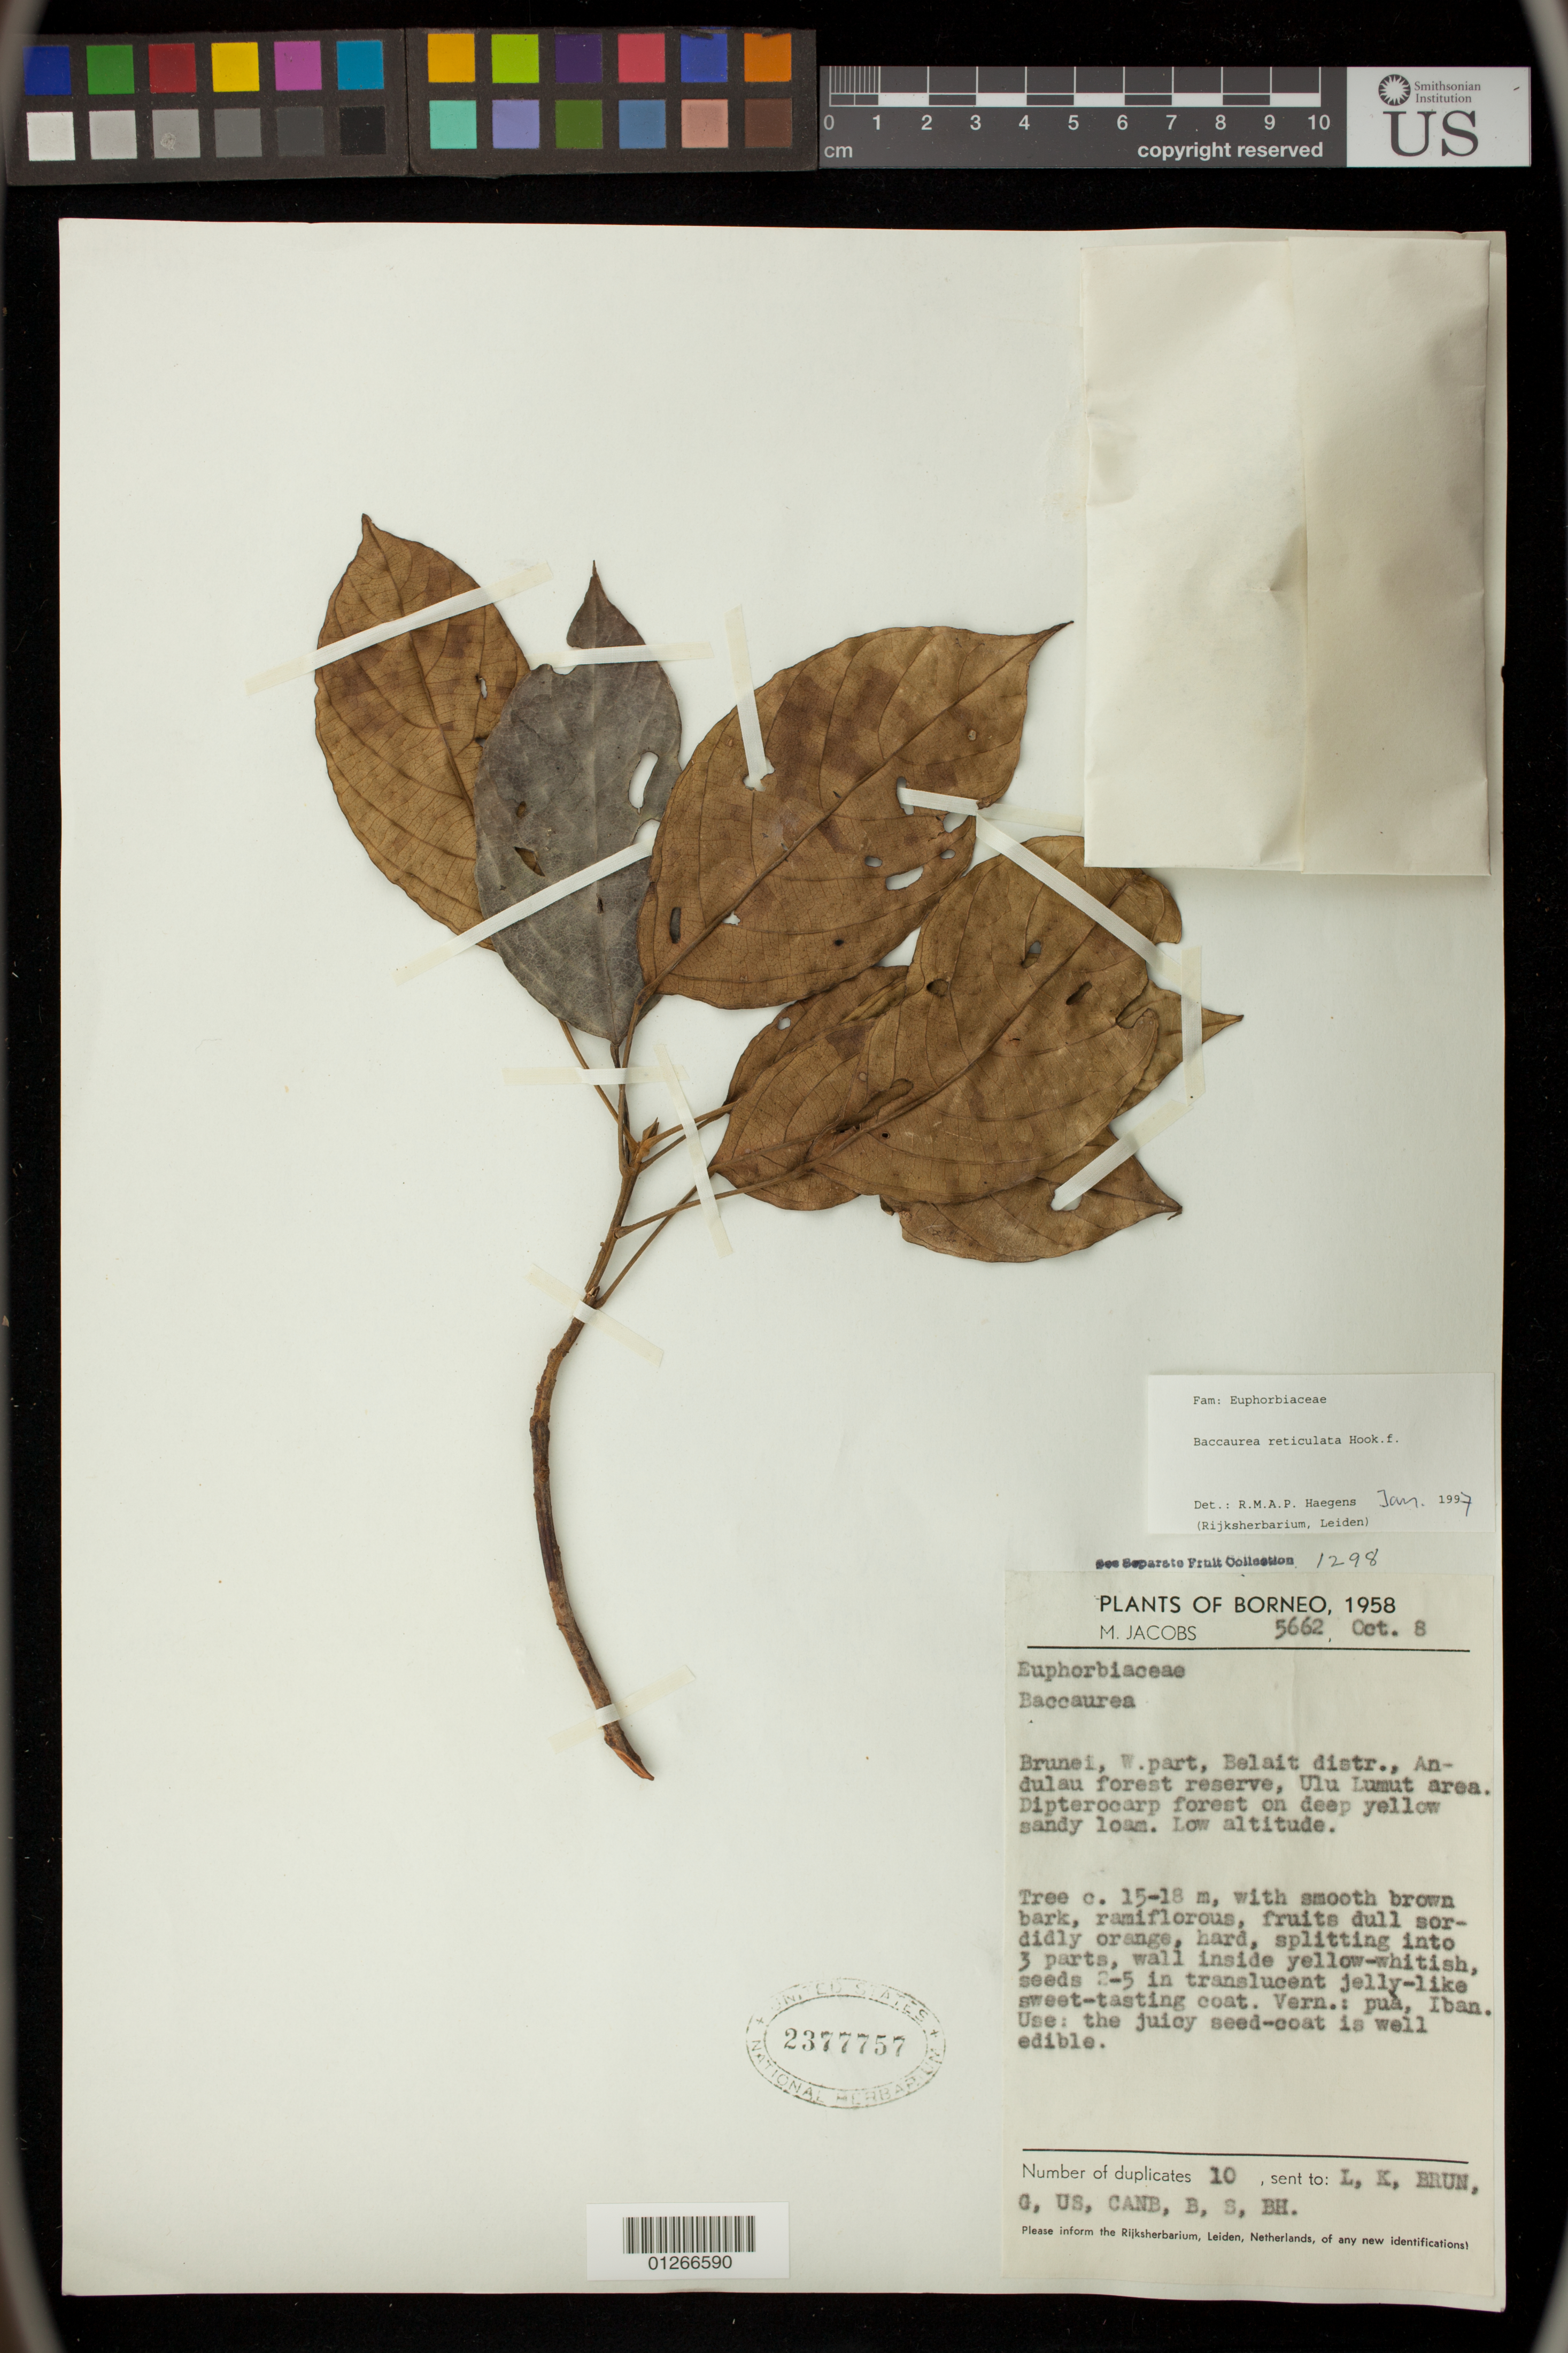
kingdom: Plantae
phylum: Tracheophyta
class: Magnoliopsida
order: Malpighiales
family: Phyllanthaceae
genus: Baccaurea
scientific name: Baccaurea reticulata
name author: Hook. f.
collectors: M. Jacobs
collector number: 5662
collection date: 1958-10-08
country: Brunei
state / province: Belait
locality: West Brunei. Andulau forest reserve, Ulu Lumut area.